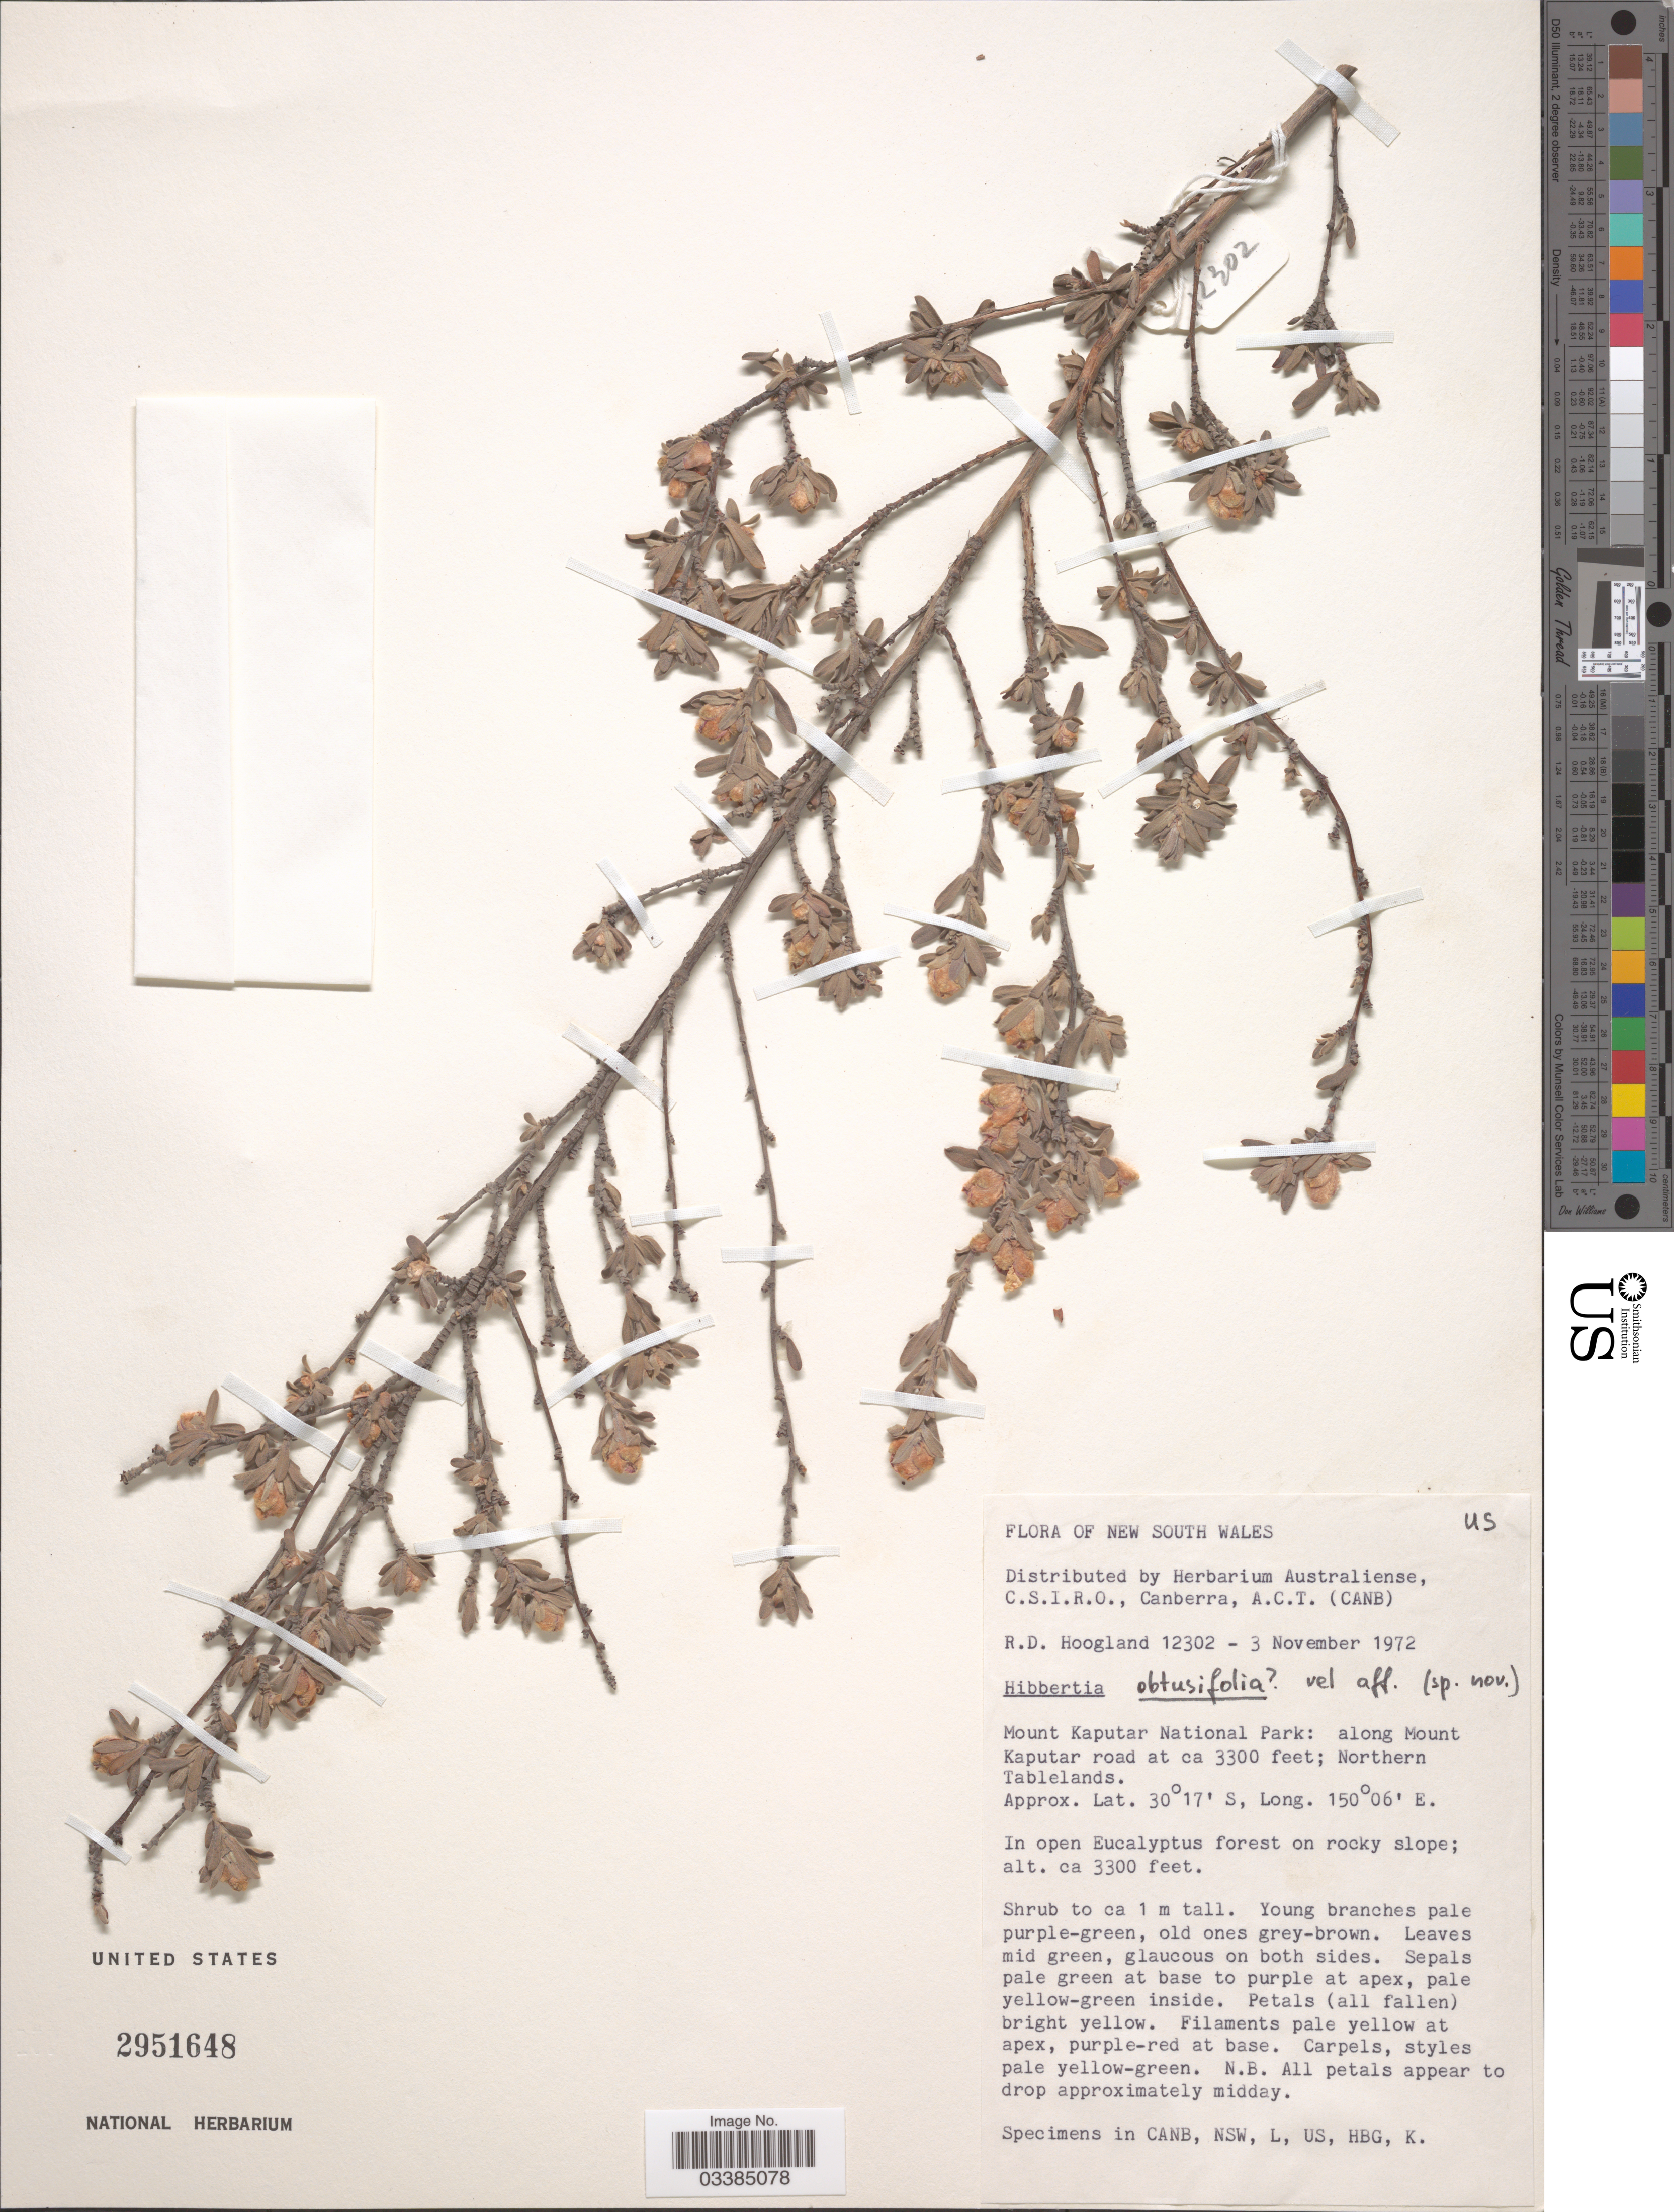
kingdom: Plantae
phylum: Tracheophyta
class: Magnoliopsida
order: Dilleniales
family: Dilleniaceae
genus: Hibbertia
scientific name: Hibbertia obtusifolia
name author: DC.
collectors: R. D. Hoogland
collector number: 12302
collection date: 1972-11-03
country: Australia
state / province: New South Wales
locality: Mount Kaputar National Park: along Mount Kaputar road; Northern Tablelands.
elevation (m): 1006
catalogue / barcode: US 2951648